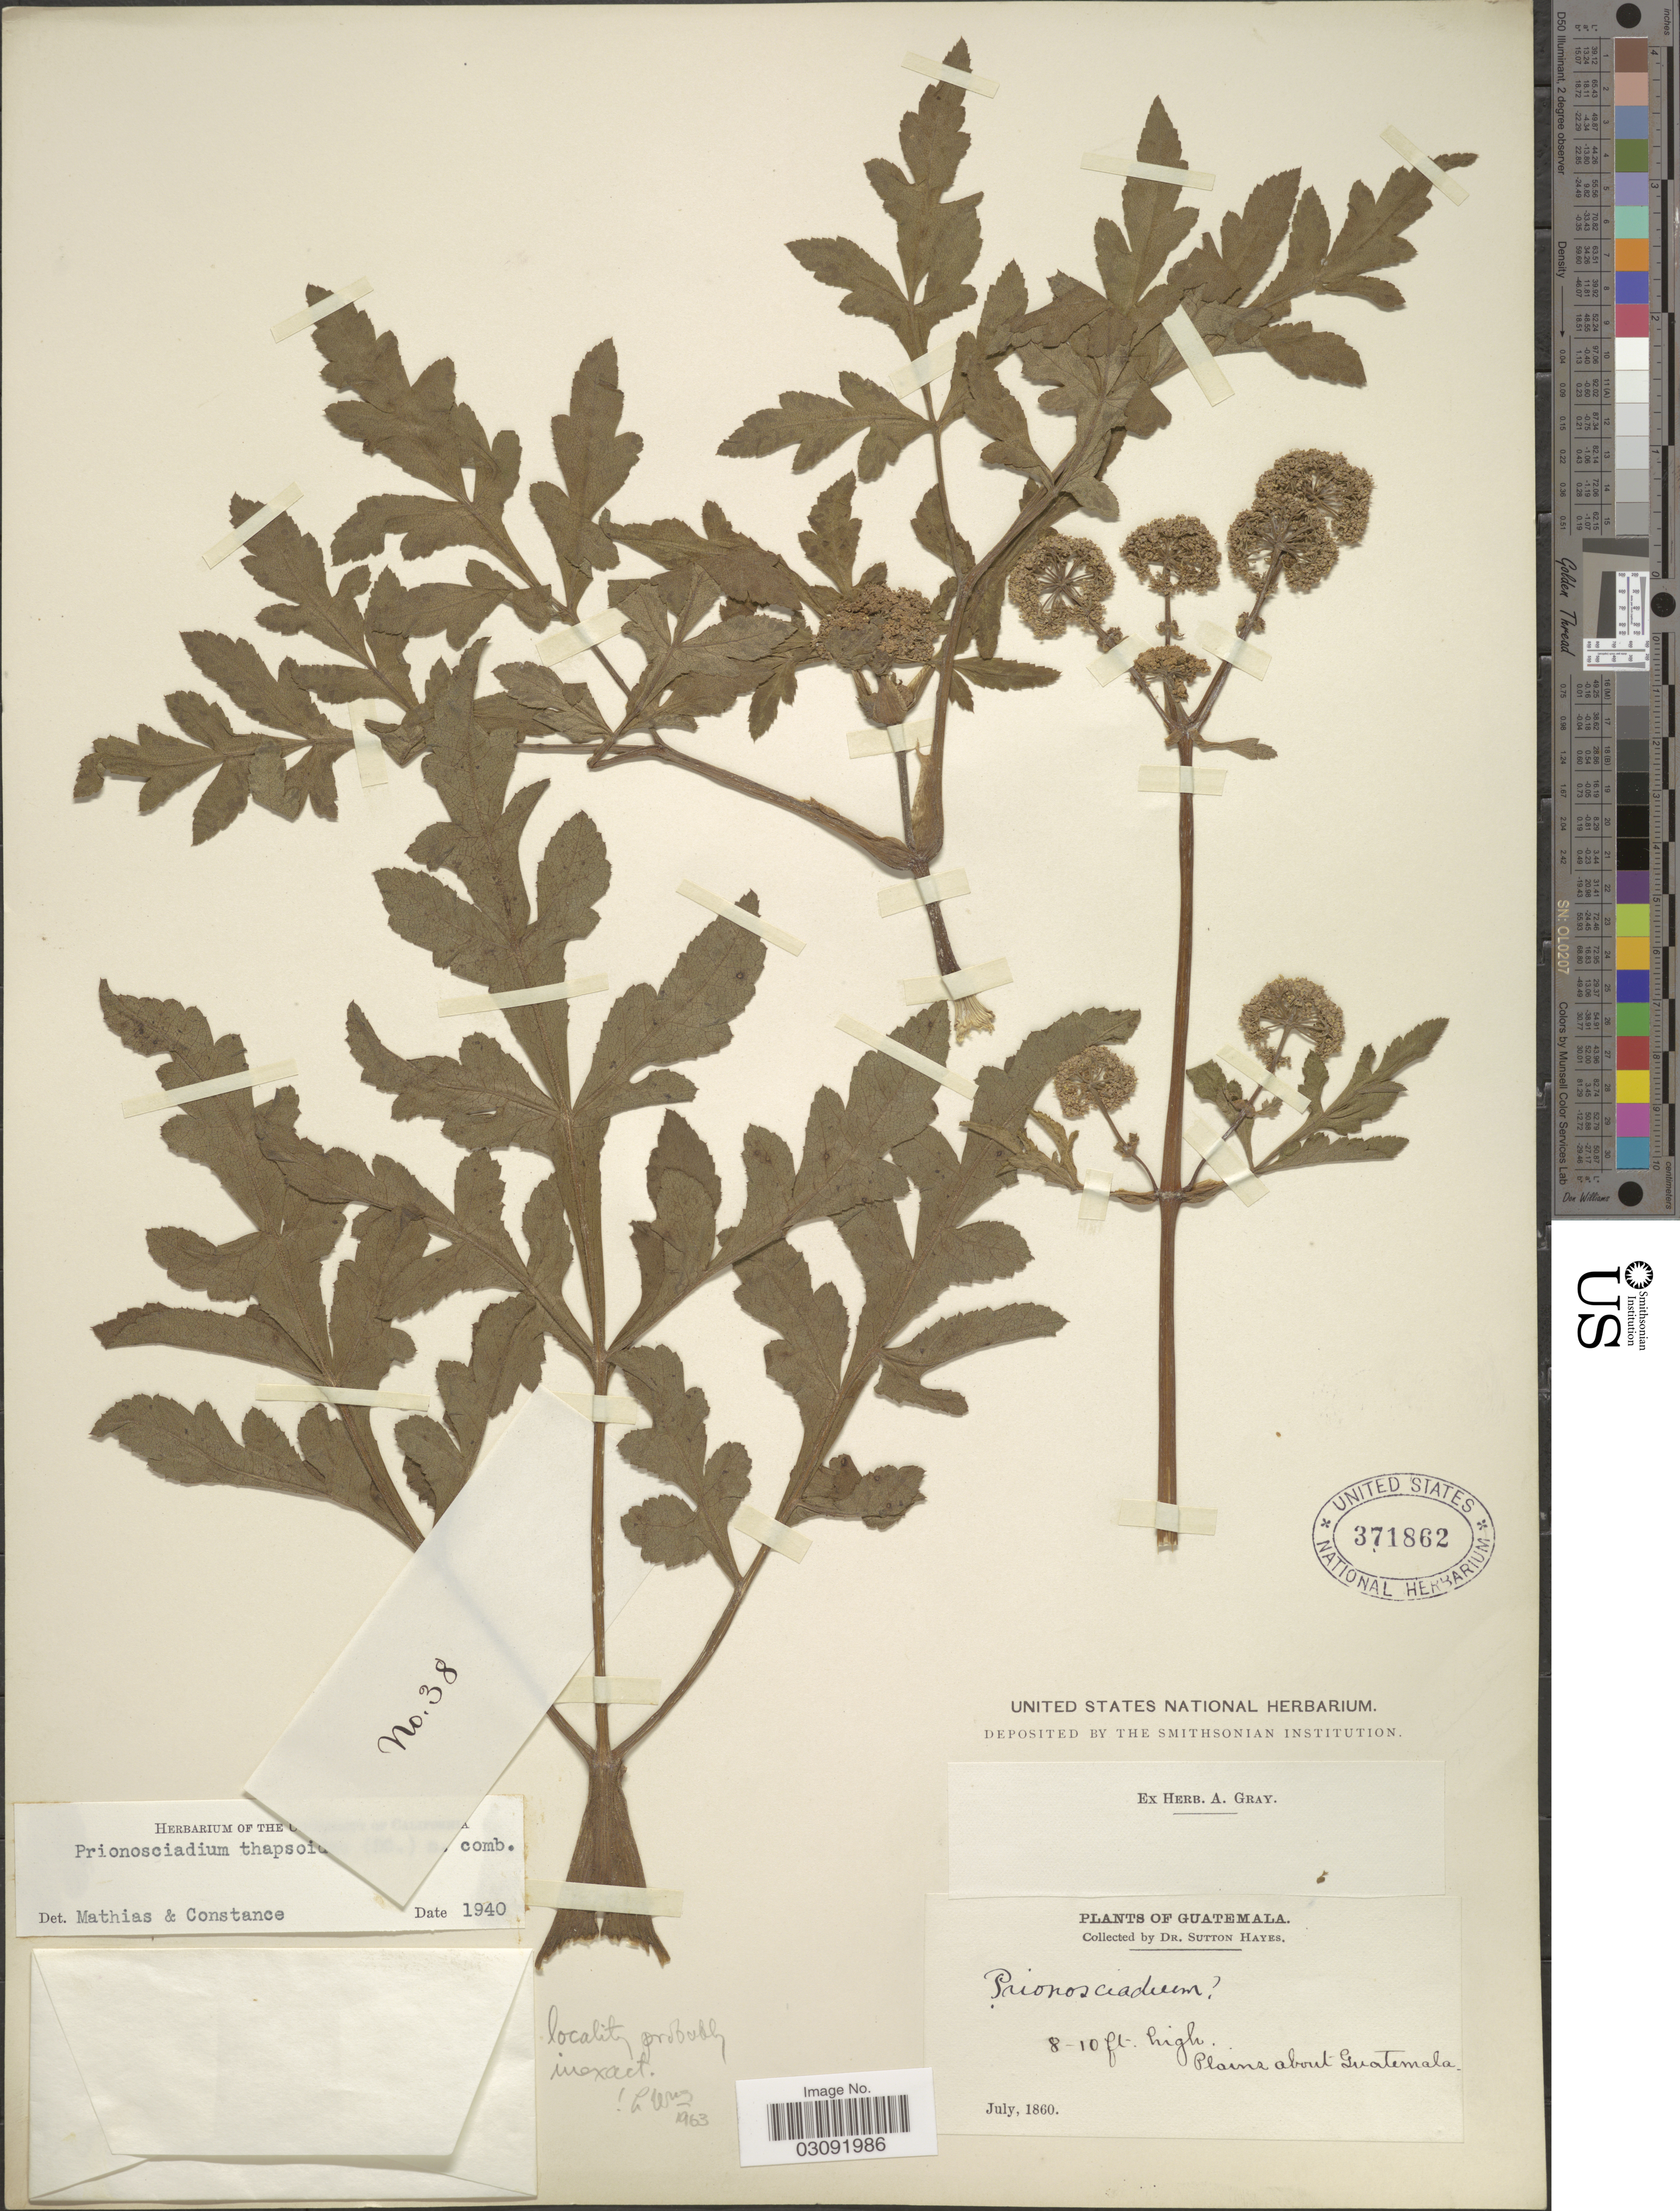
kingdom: Plantae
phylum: Tracheophyta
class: Magnoliopsida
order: Apiales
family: Apiaceae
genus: Prionosciadium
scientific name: Prionosciadium thapsoides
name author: (DC.)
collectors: S. Hayes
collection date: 1860-07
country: Guatemala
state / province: Guatemala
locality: Plains about Guatemala.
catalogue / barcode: US 371862